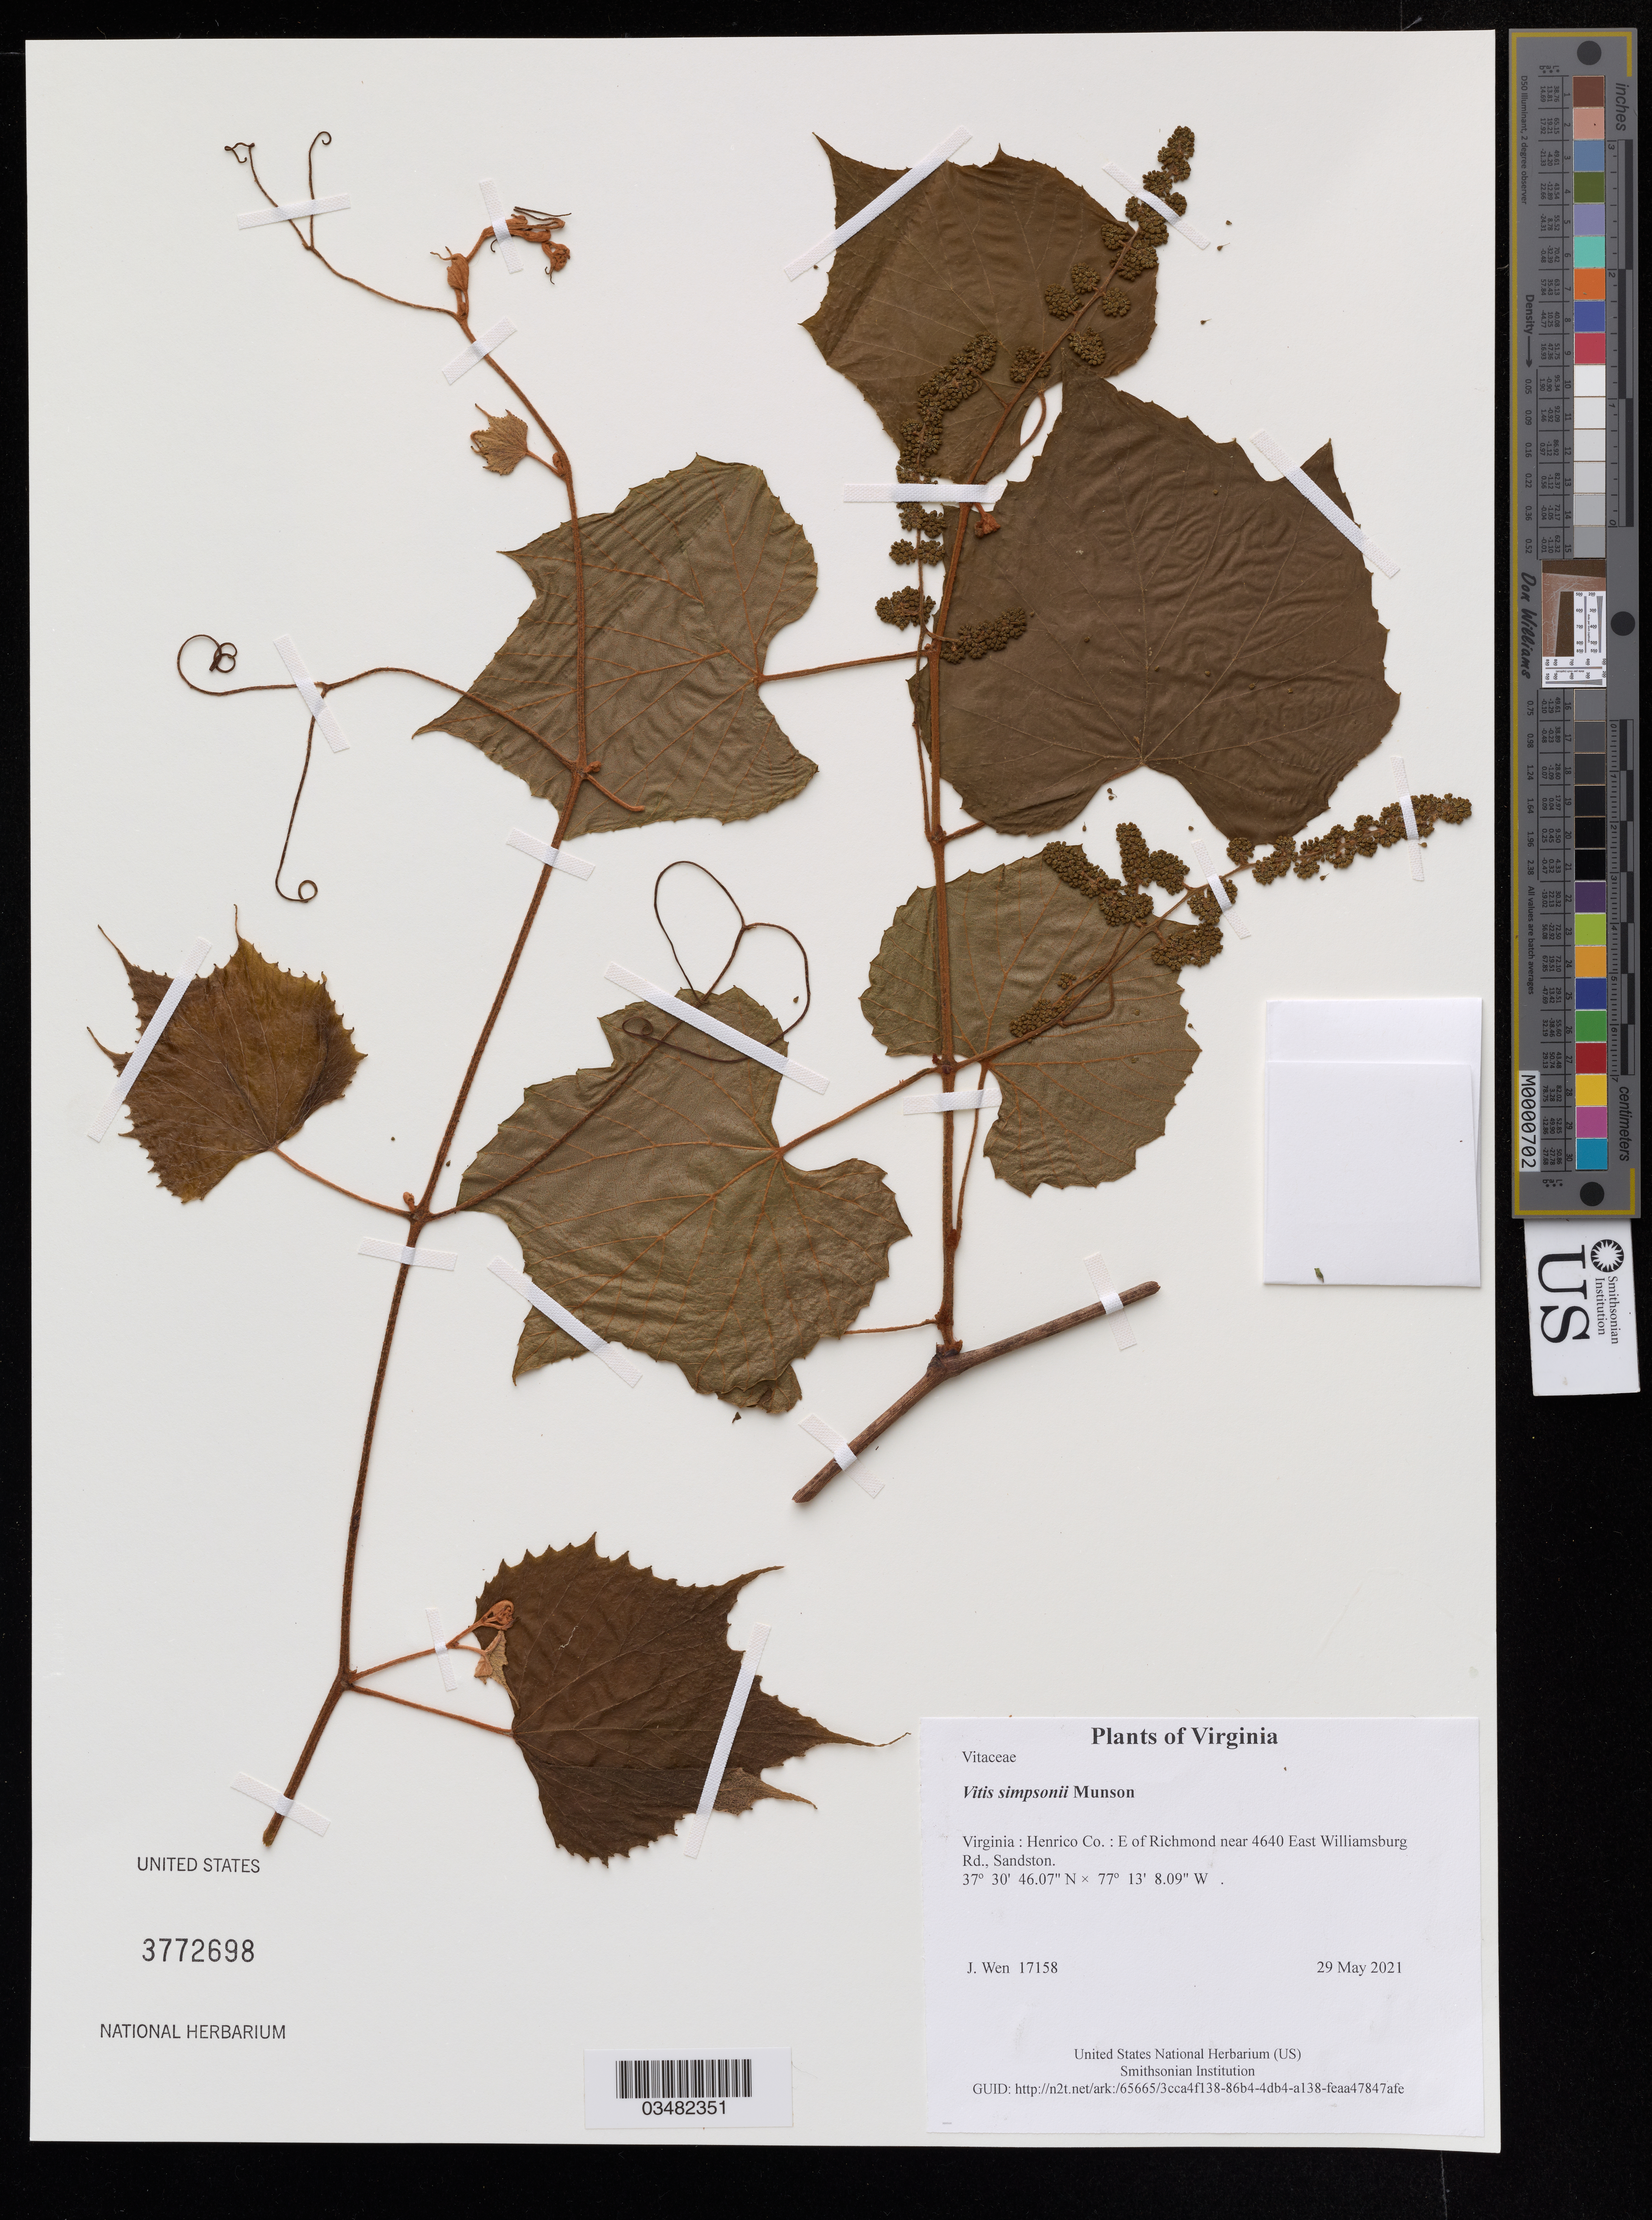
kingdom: Plantae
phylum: Tracheophyta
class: Magnoliopsida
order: Vitales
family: Vitaceae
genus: Vitis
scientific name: Vitis simpsonii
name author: Munson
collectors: J. Wen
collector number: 17158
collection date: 2021-05-29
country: United States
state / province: Virginia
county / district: Henrico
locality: E of Richmond near 4640 East Williamsburg Rd., Sandston.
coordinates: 37.512797 N, 77.218914 W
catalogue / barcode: US 3772698